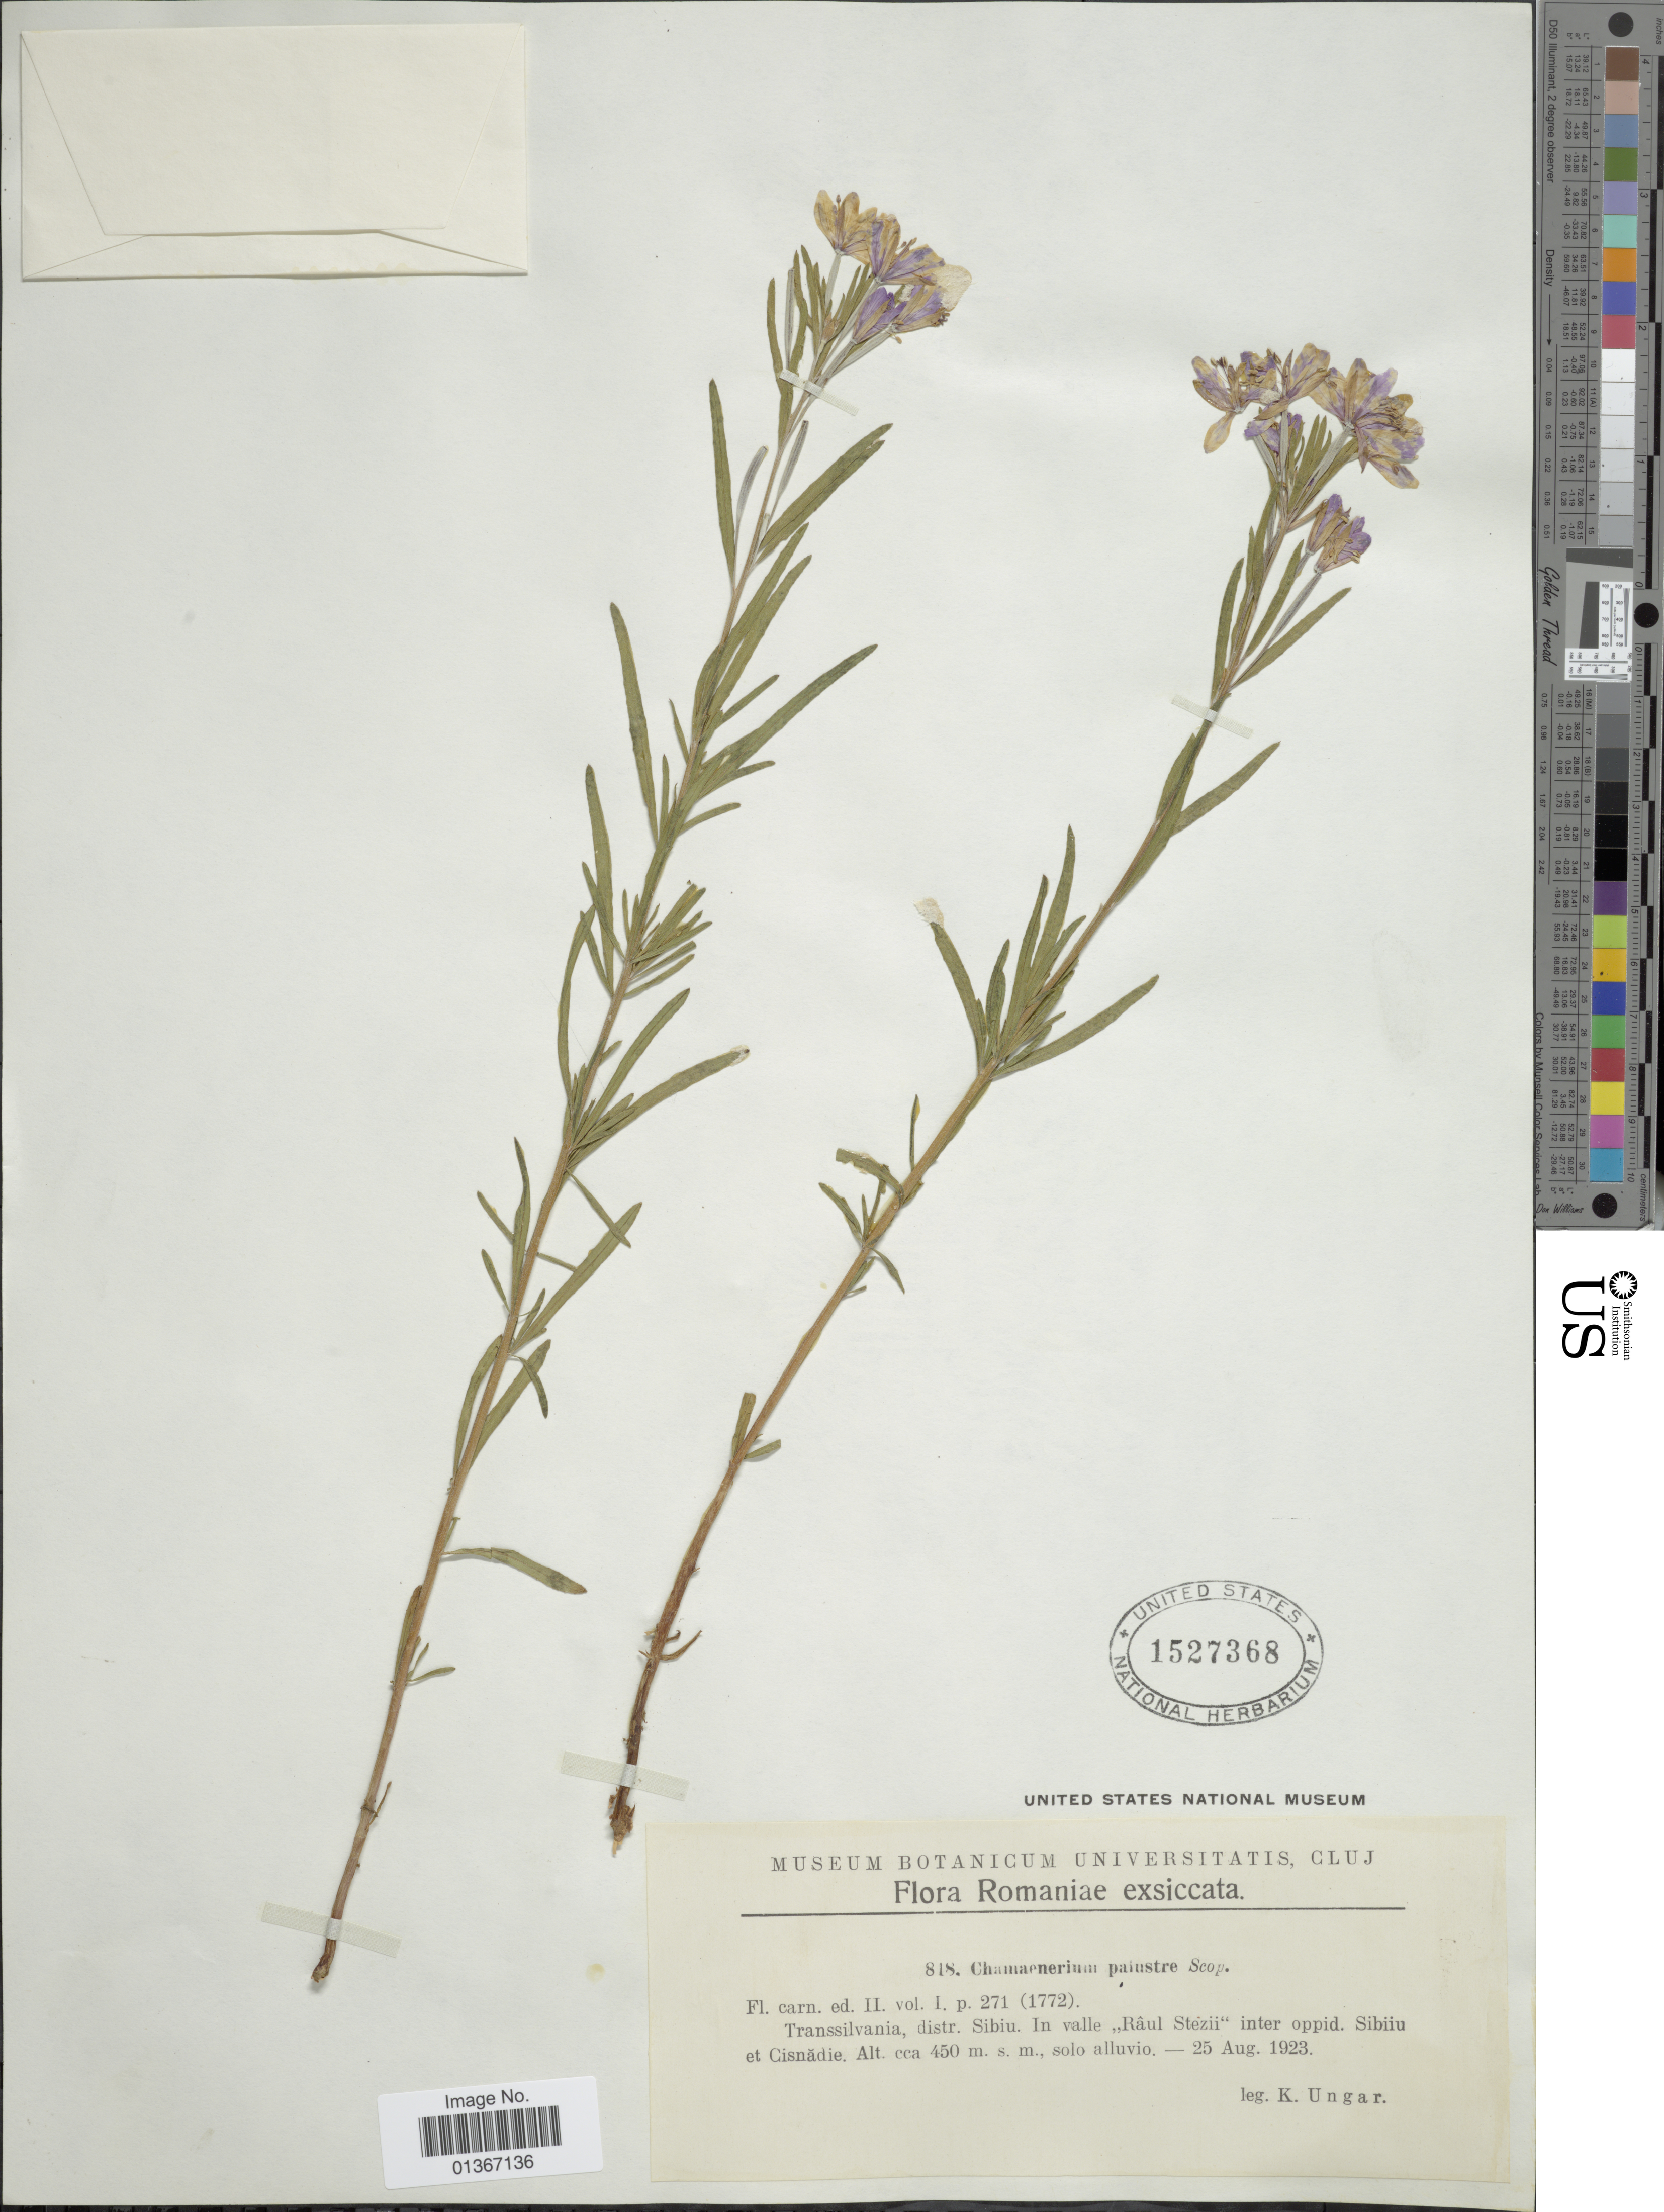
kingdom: Plantae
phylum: Tracheophyta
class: Magnoliopsida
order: Myrtales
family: Onagraceae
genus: Epilobium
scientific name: Epilobium palustre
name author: L.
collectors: K. Ungar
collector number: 818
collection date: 1923-08-25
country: Romania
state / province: Sibiu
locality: Transsilvania. In valle "Râul Stezii" inter oppid. Sibiiu et Cisnadie.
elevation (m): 450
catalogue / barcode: US 1527368